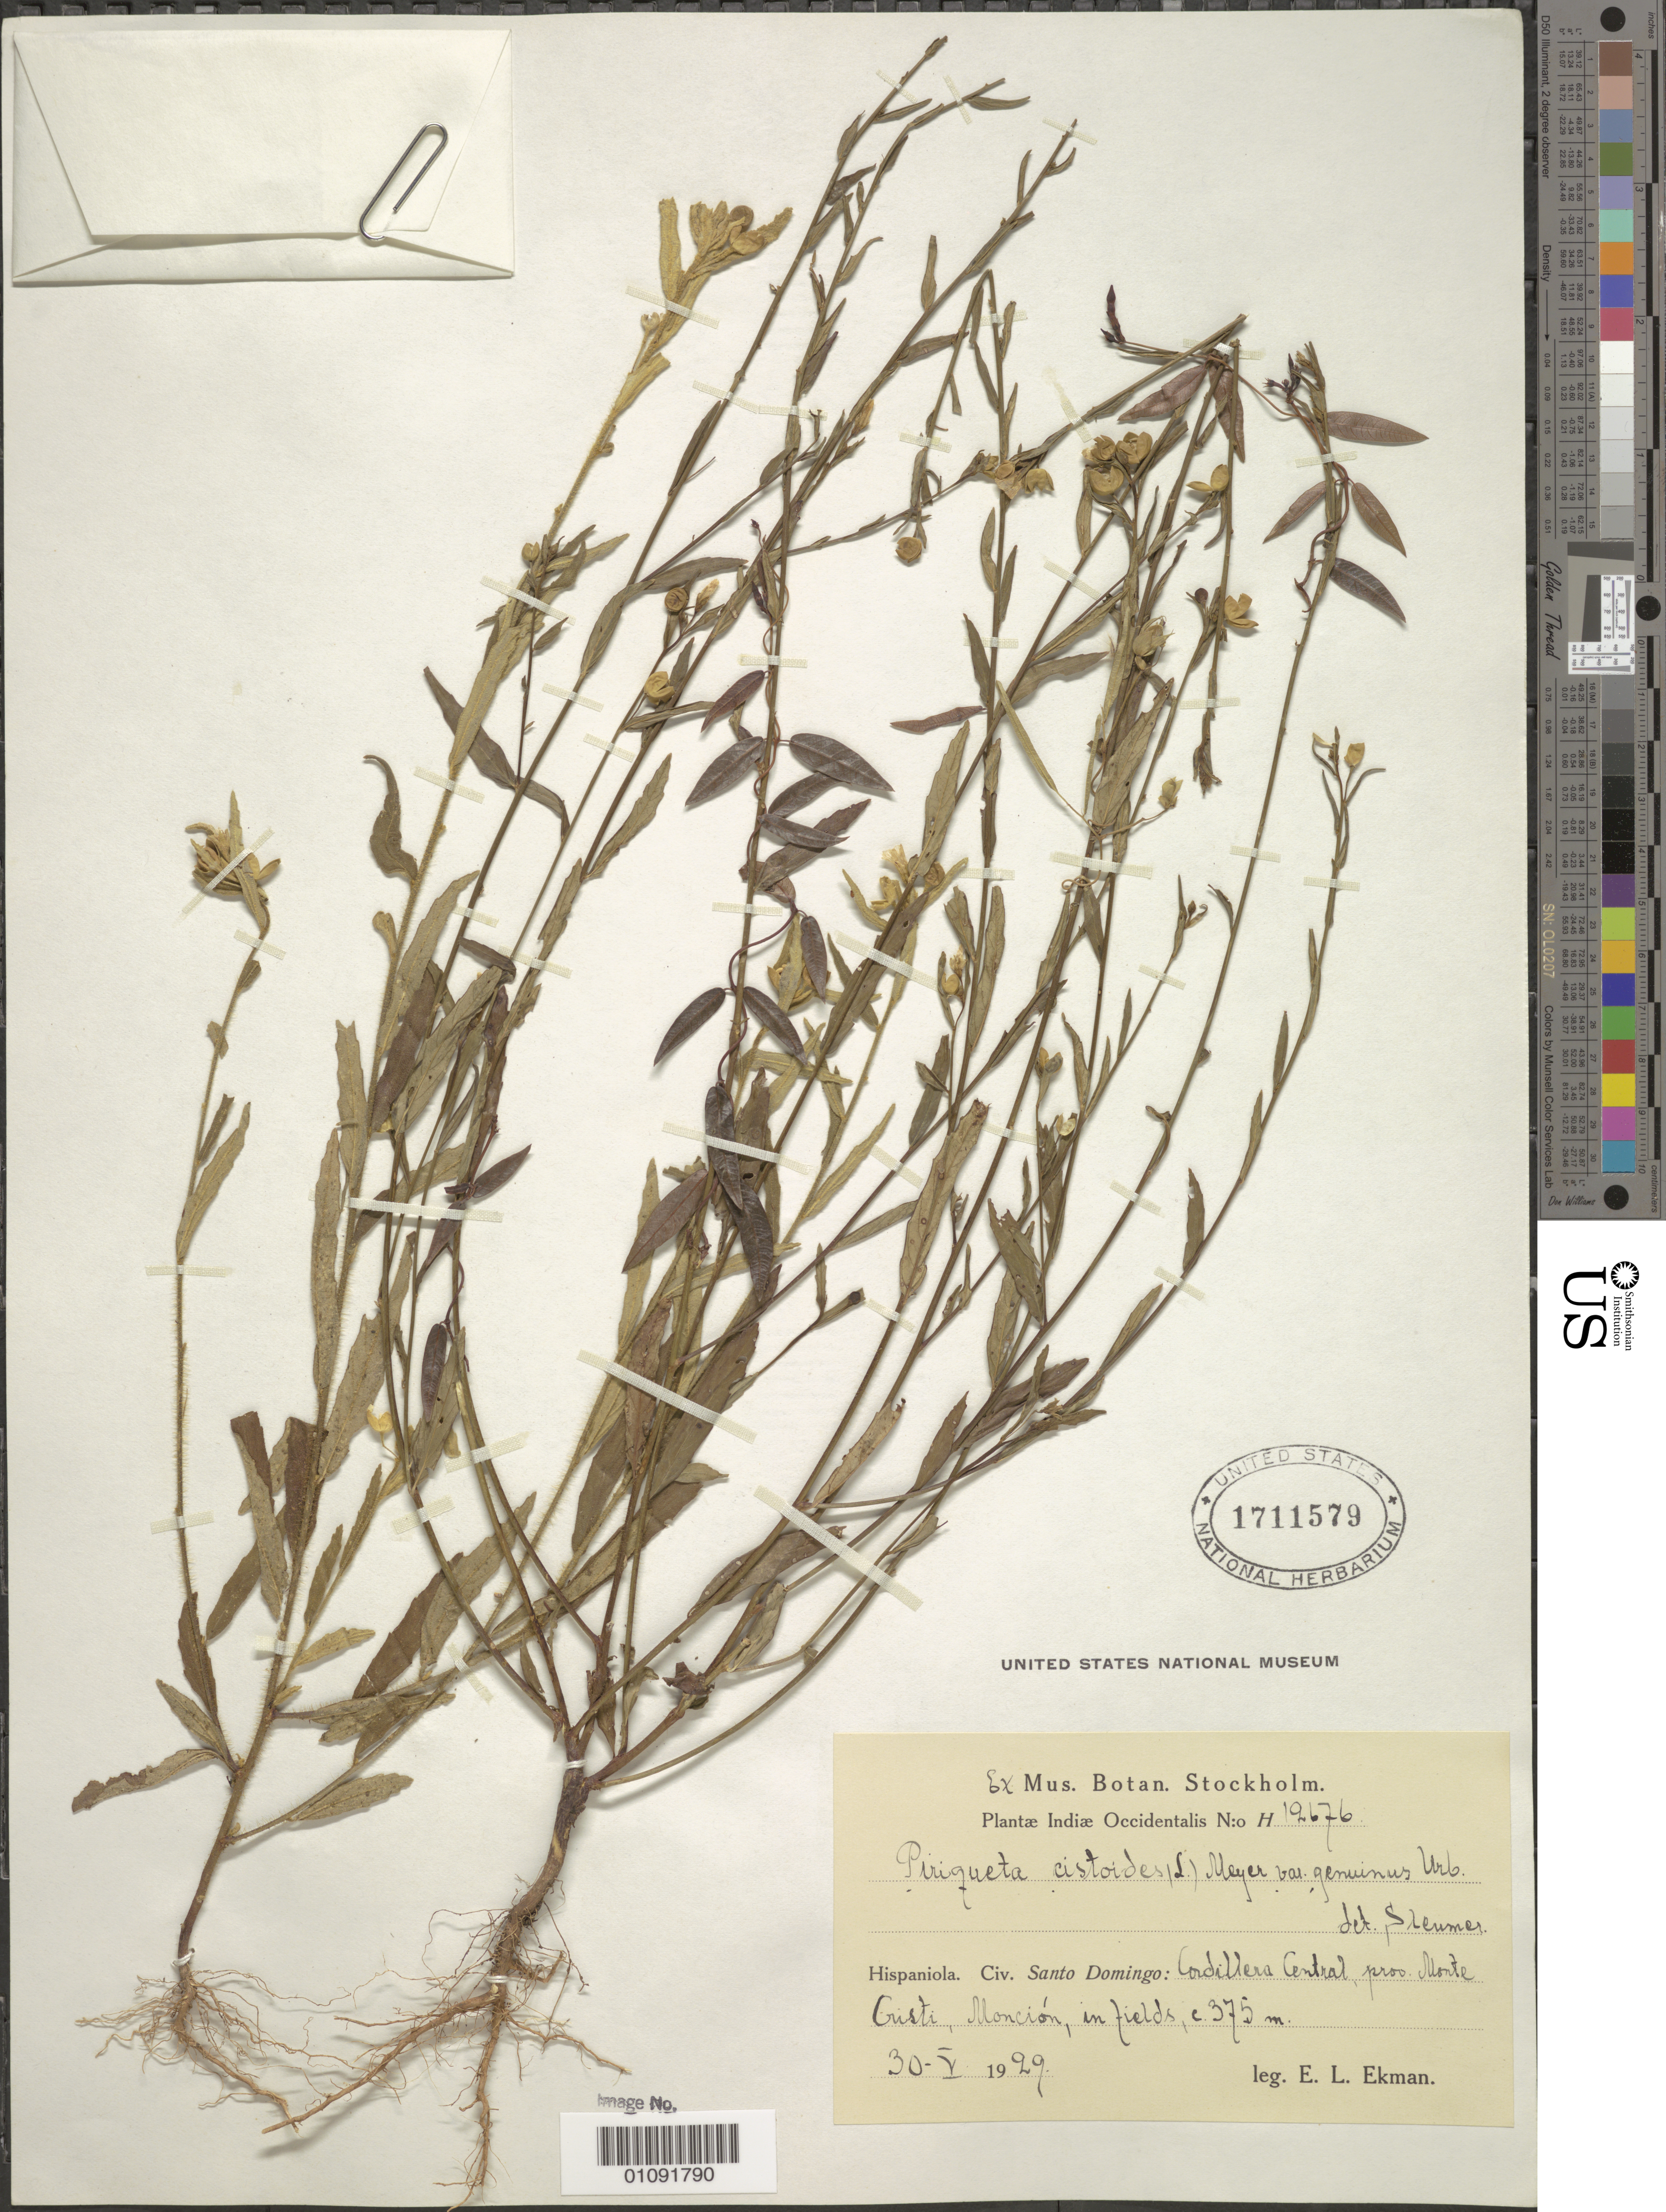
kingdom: Plantae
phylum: Tracheophyta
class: Magnoliopsida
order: Malpighiales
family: Turneraceae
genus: Piriqueta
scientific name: Piriqueta cistoides subsp. cistoides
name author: (L.) Griseb.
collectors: E. L. Ekman, C. C. Parry & H. Brummel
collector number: H 12676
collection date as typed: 30 Mar 1929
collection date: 1929-03-30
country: Dominican Republic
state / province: Santo Domingo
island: Hispaniola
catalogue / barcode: US 1711579